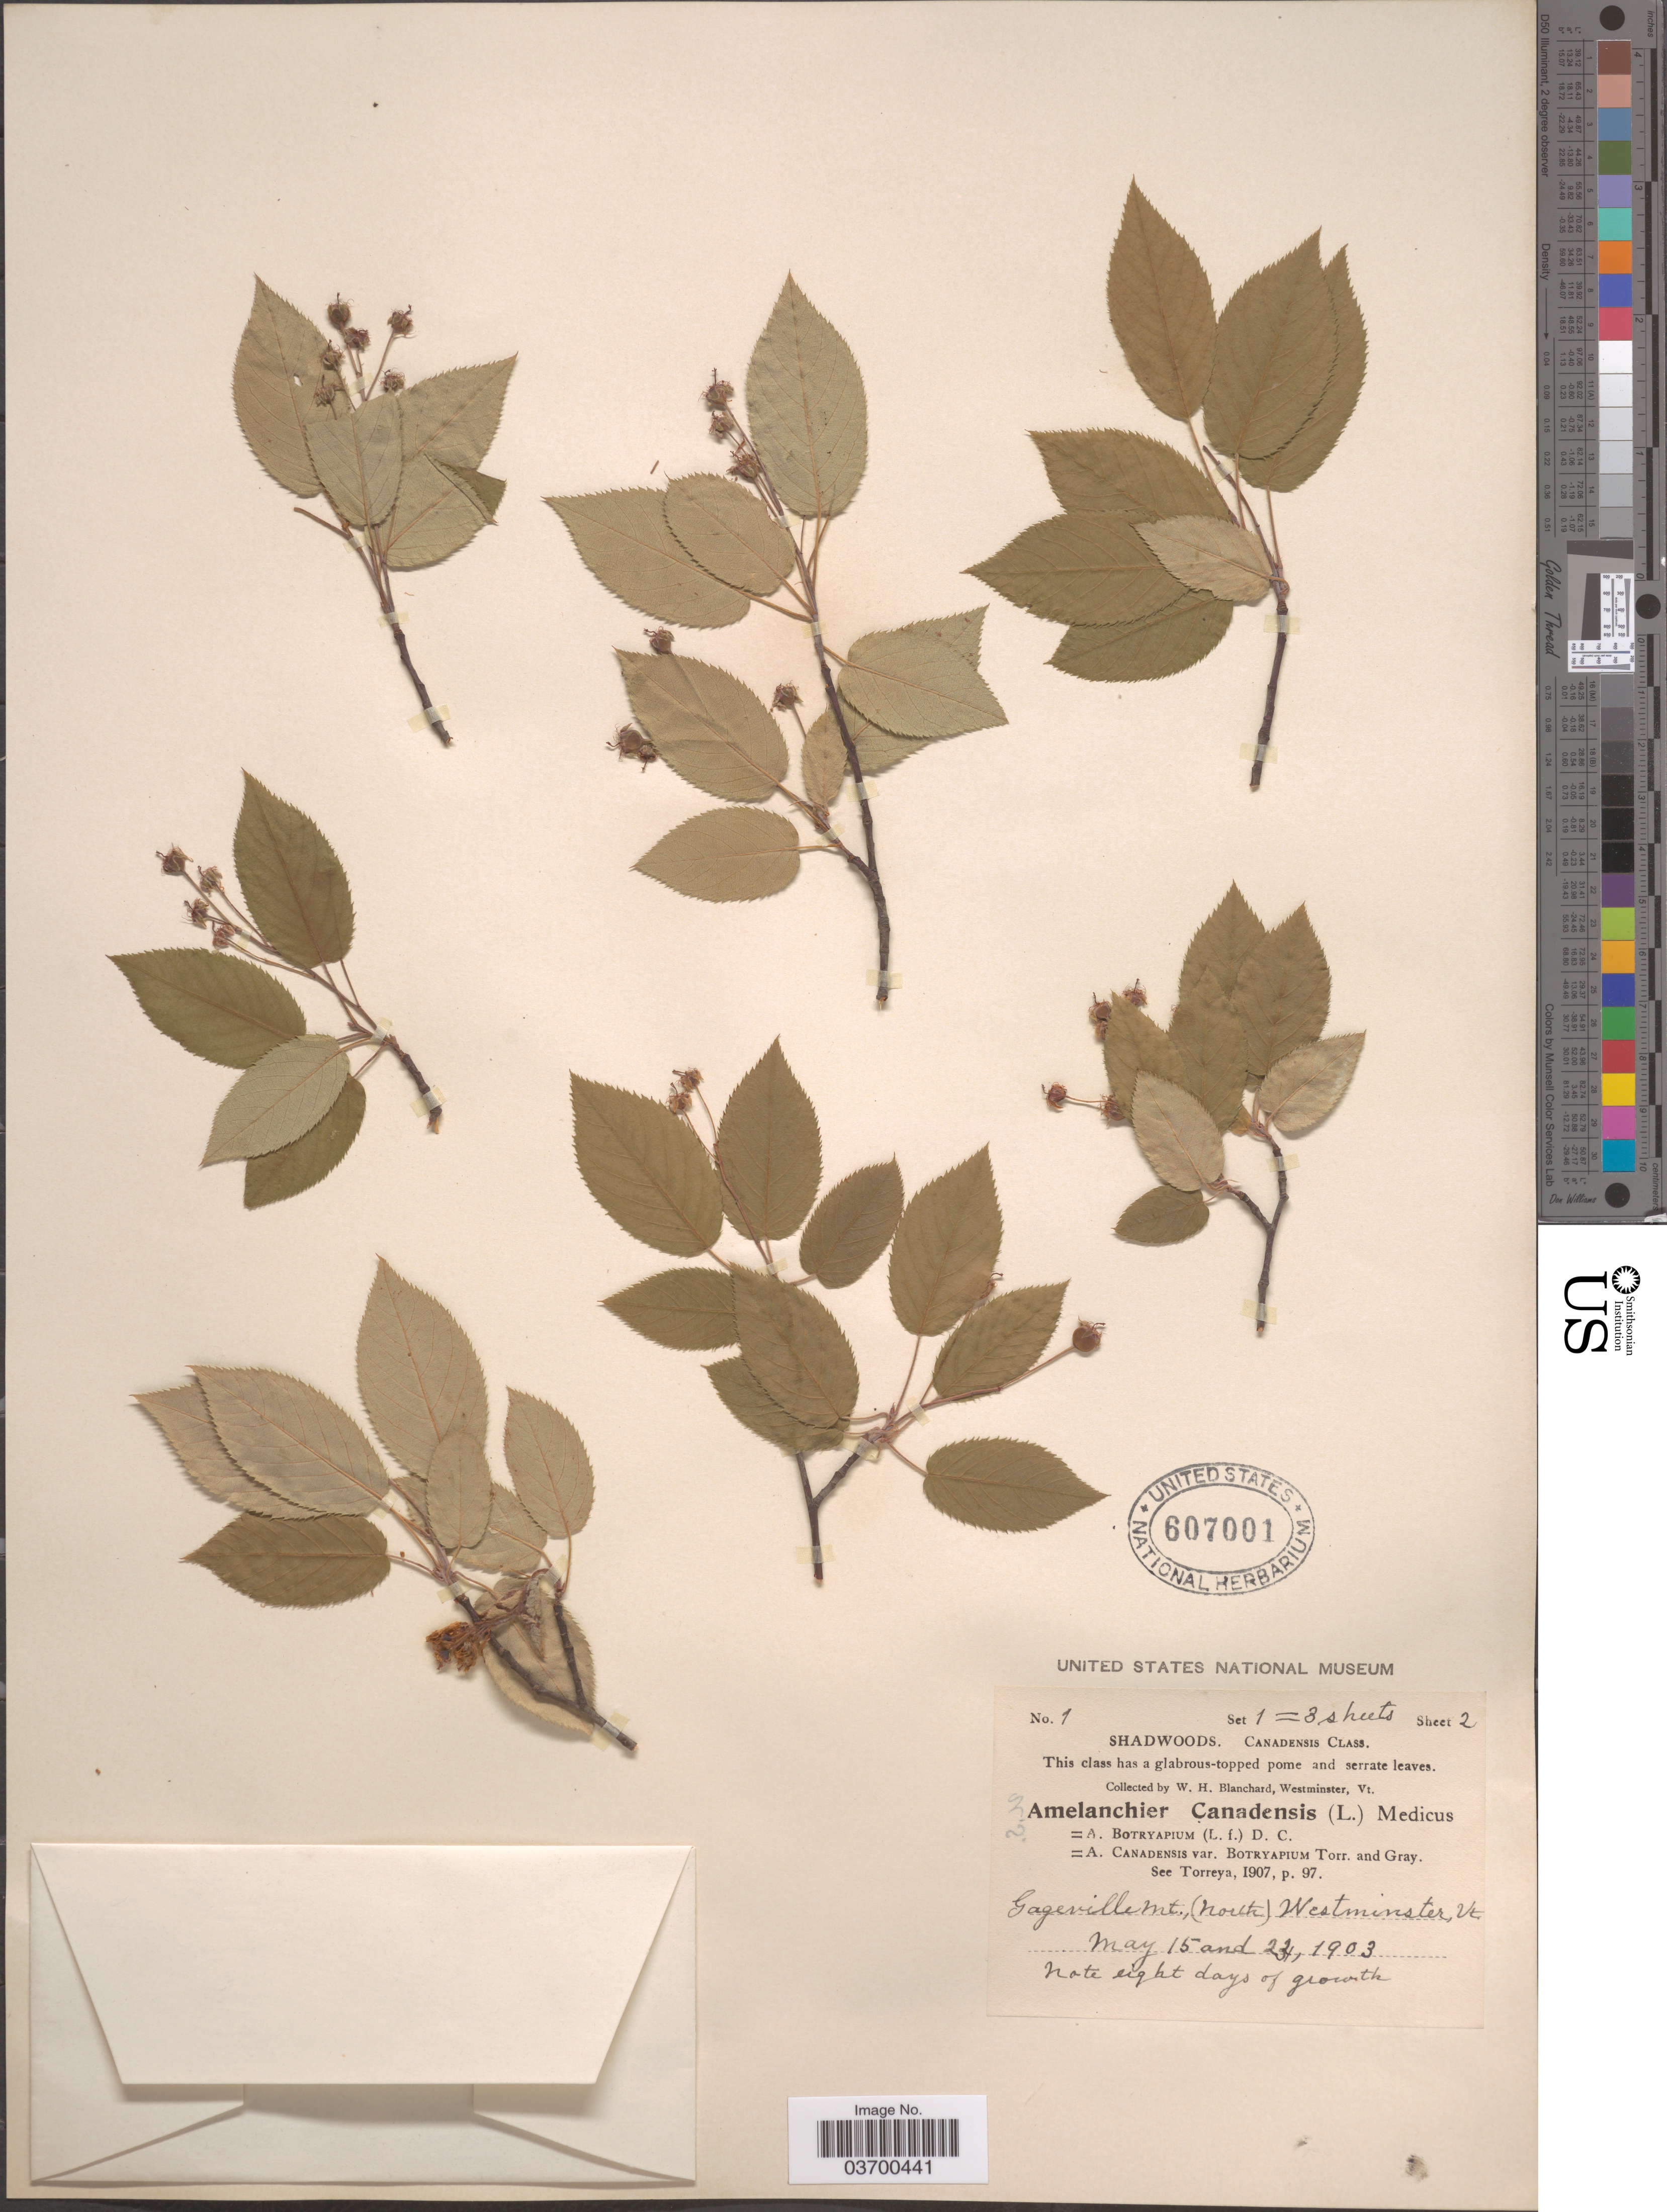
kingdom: Plantae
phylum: Tracheophyta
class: Magnoliopsida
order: Rosales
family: Rosaceae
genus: Amelanchier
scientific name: Amelanchier canadensis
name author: (L.) Medic.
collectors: W. H. Blanchard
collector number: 1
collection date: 1903-05-15/1903-05-23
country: United States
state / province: Vermont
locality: Gageville Mt., (North) Westminster.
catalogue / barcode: US 607001